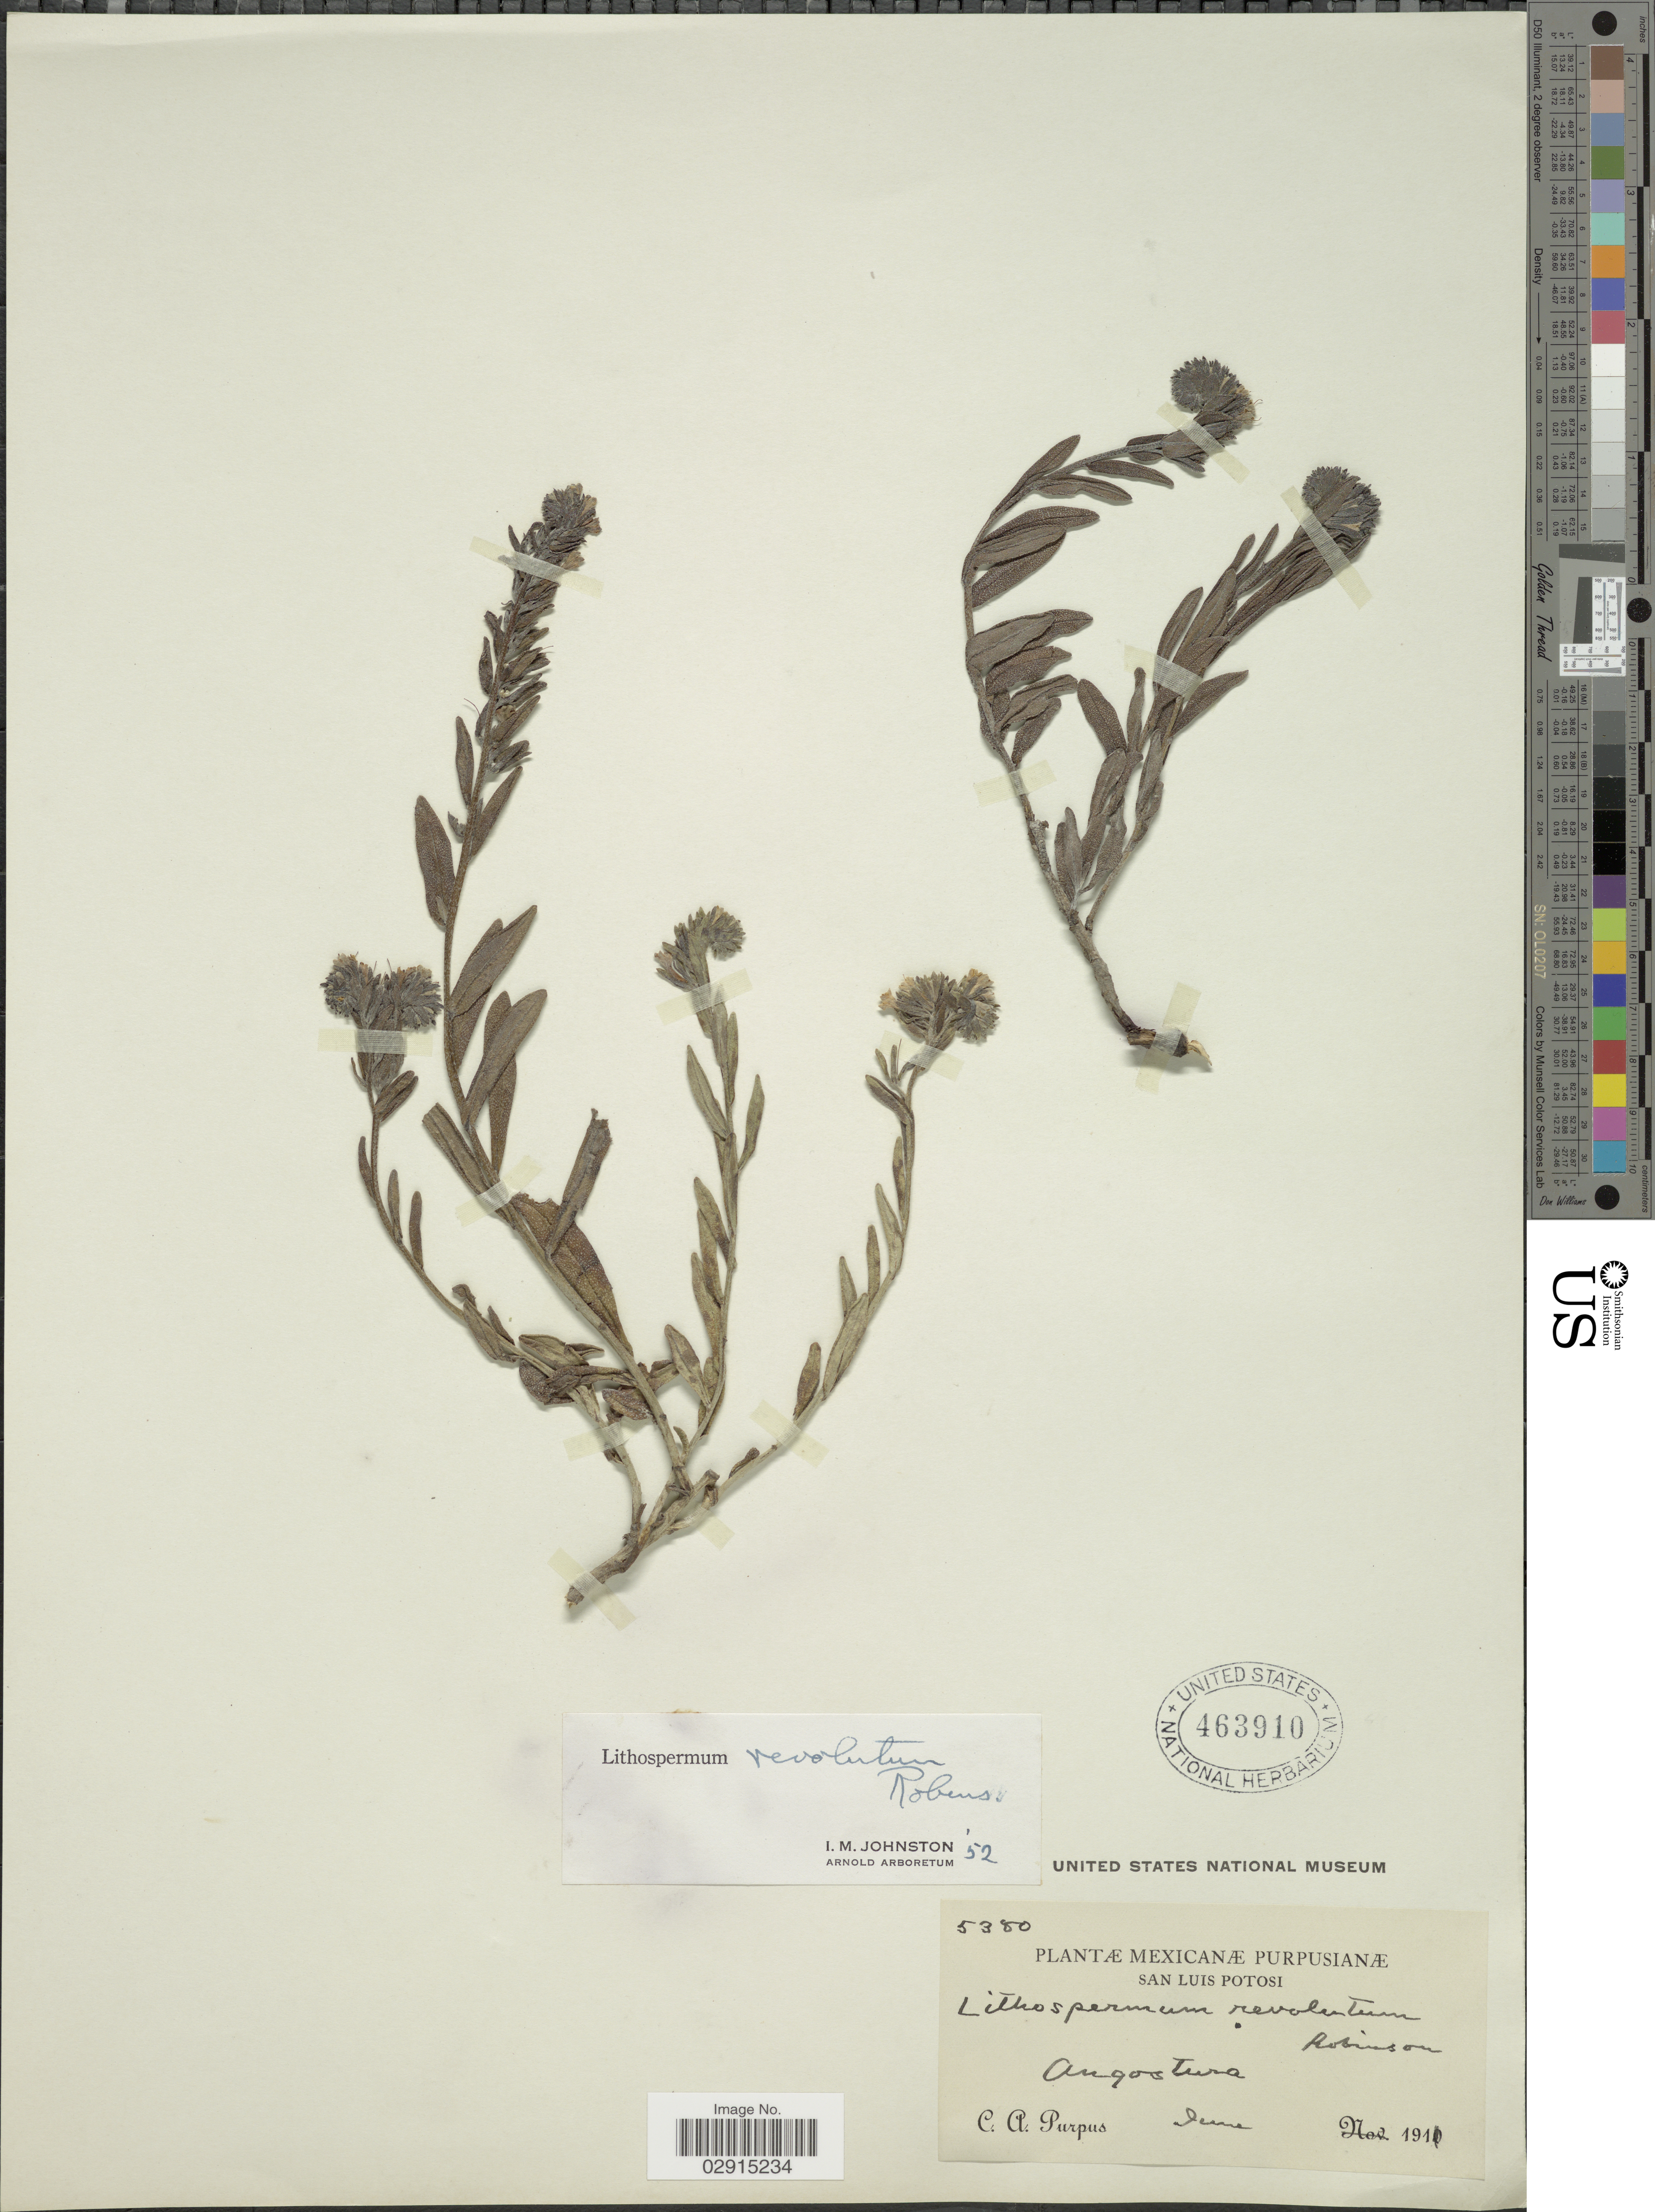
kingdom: Plantae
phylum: Tracheophyta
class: Magnoliopsida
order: Boraginales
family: Boraginaceae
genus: Lithospermum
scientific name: Lithospermum revolutum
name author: B.L. Rob.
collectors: C. A. Purpus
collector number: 5380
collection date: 1911-06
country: Mexico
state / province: San Luis Potosí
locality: Angostura.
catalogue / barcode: US 463910